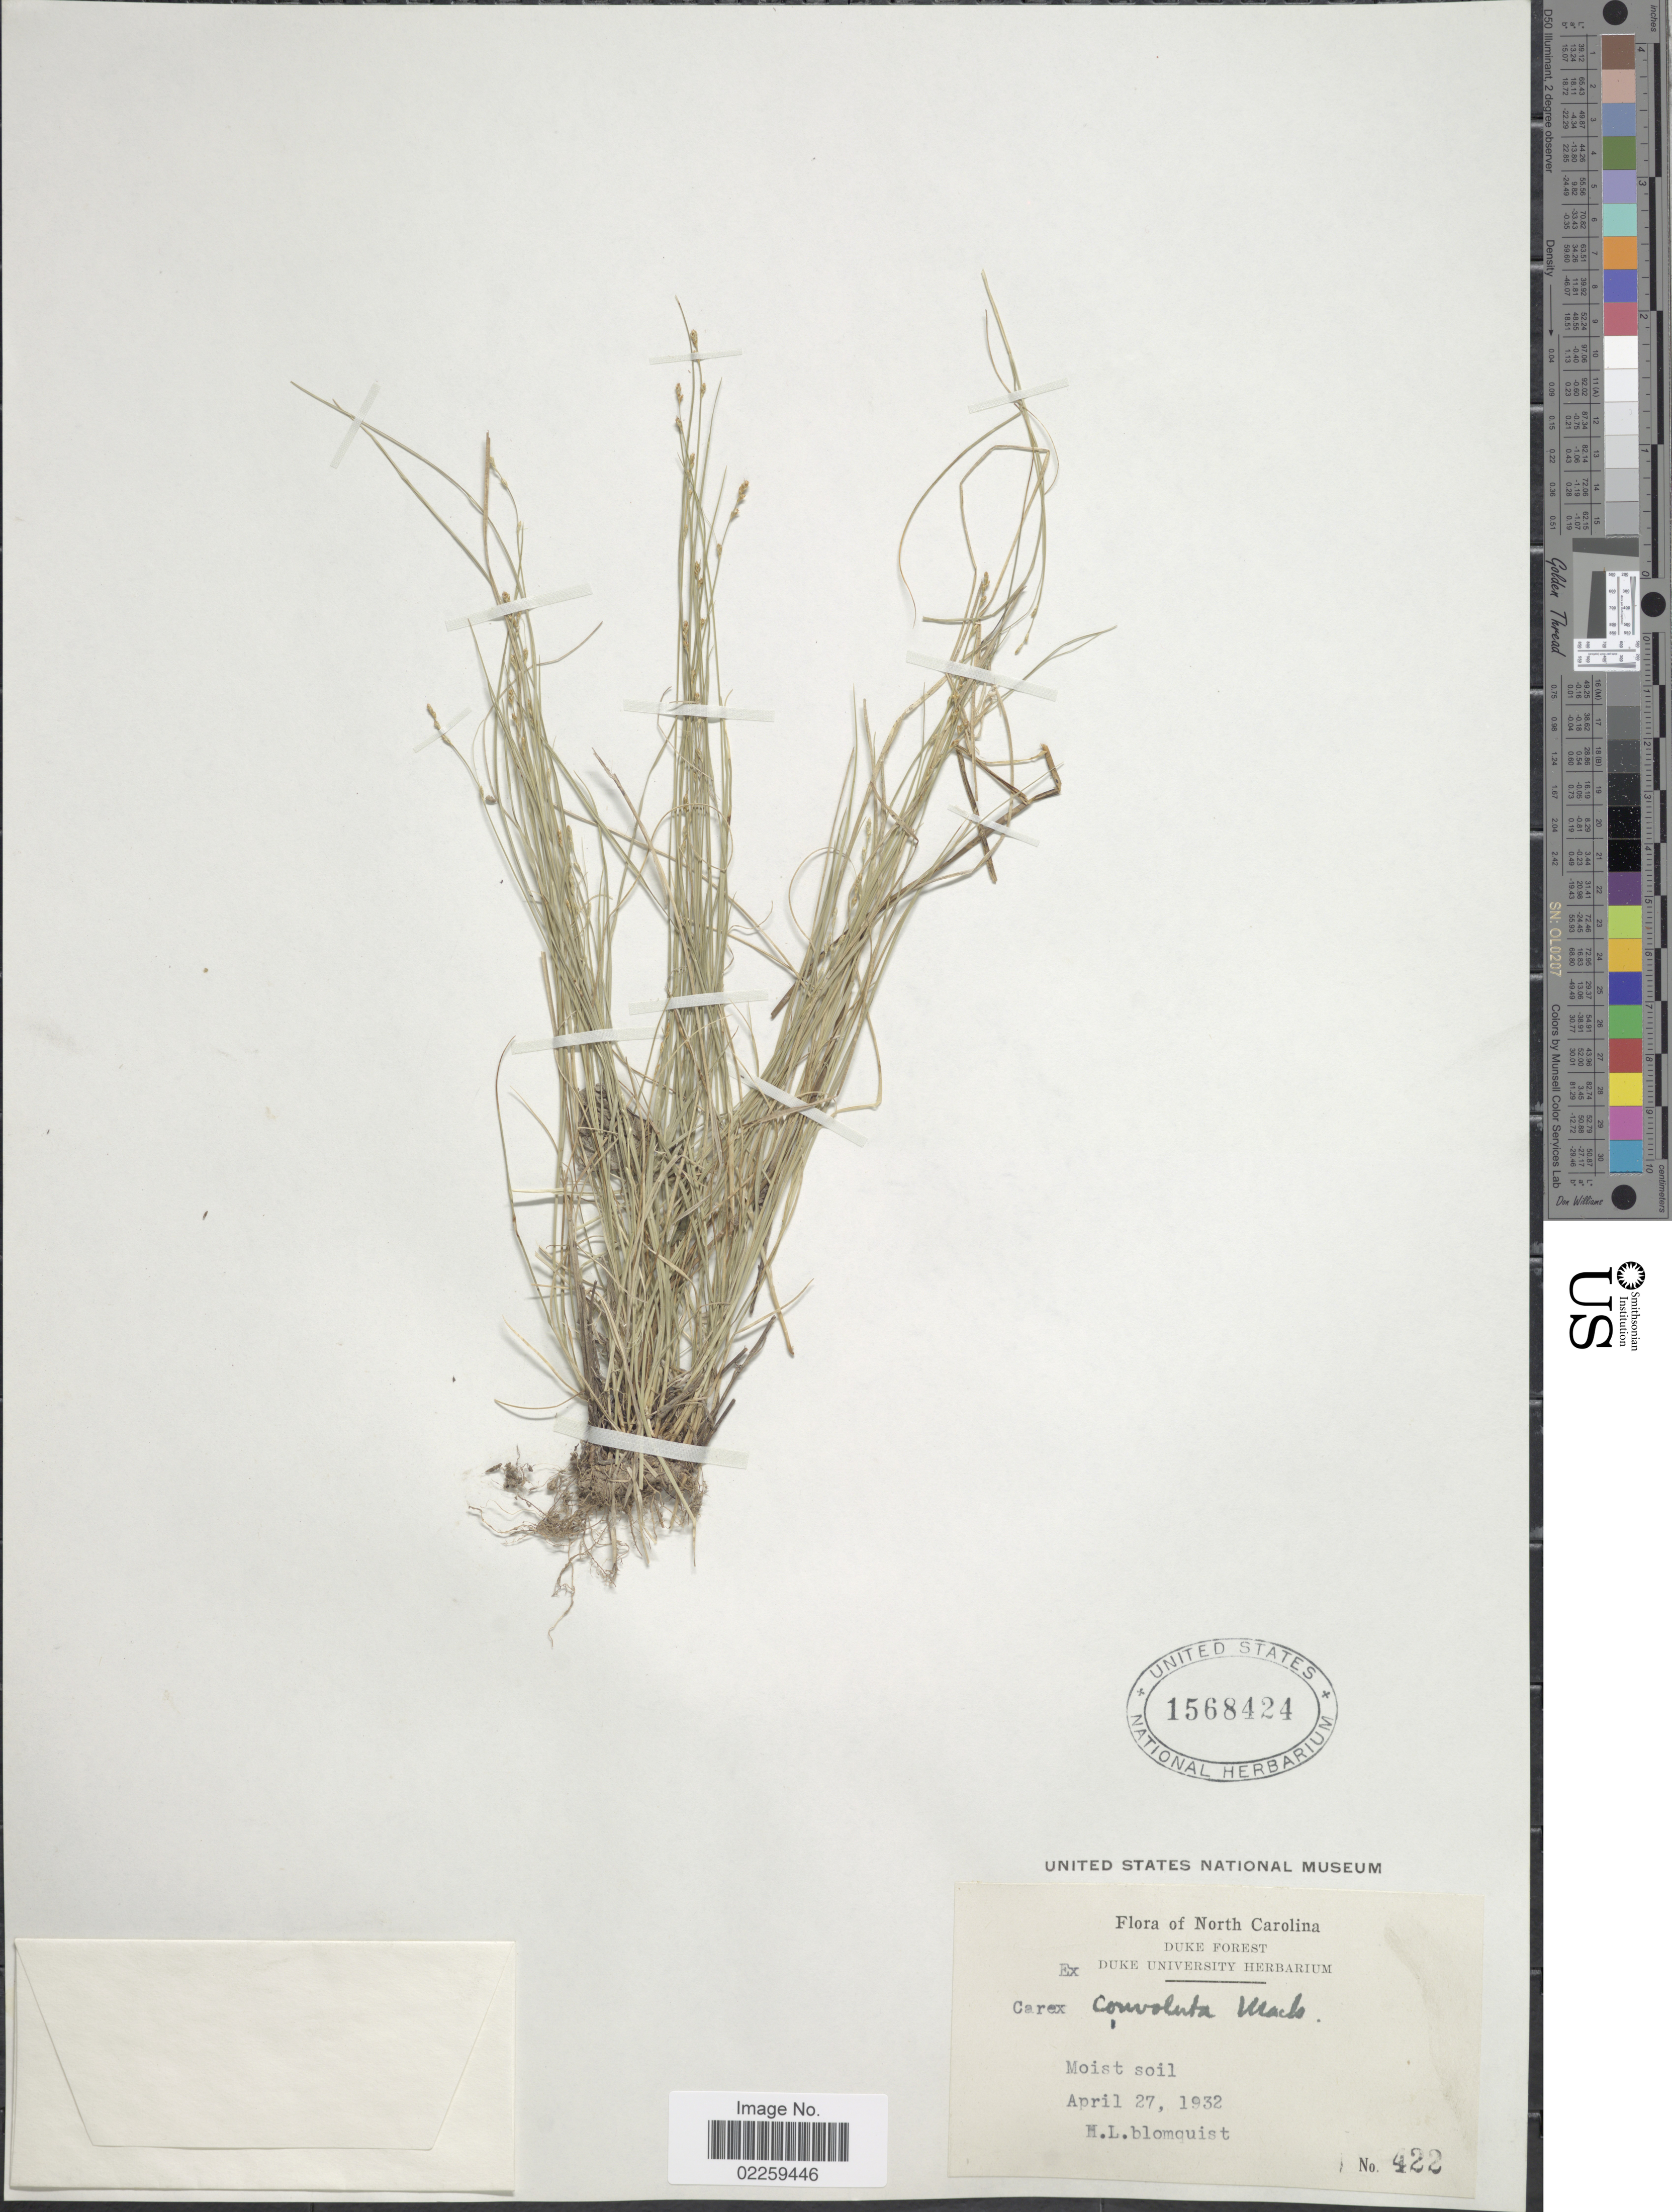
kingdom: Plantae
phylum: Tracheophyta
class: Liliopsida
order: Poales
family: Cyperaceae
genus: Carex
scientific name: Carex rosea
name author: Willd.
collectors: H. Blomquist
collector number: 422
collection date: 1932-04-27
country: United States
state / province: North Carolina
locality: North Carolina, Duke Forest, Moist soil.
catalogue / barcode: US 1568424